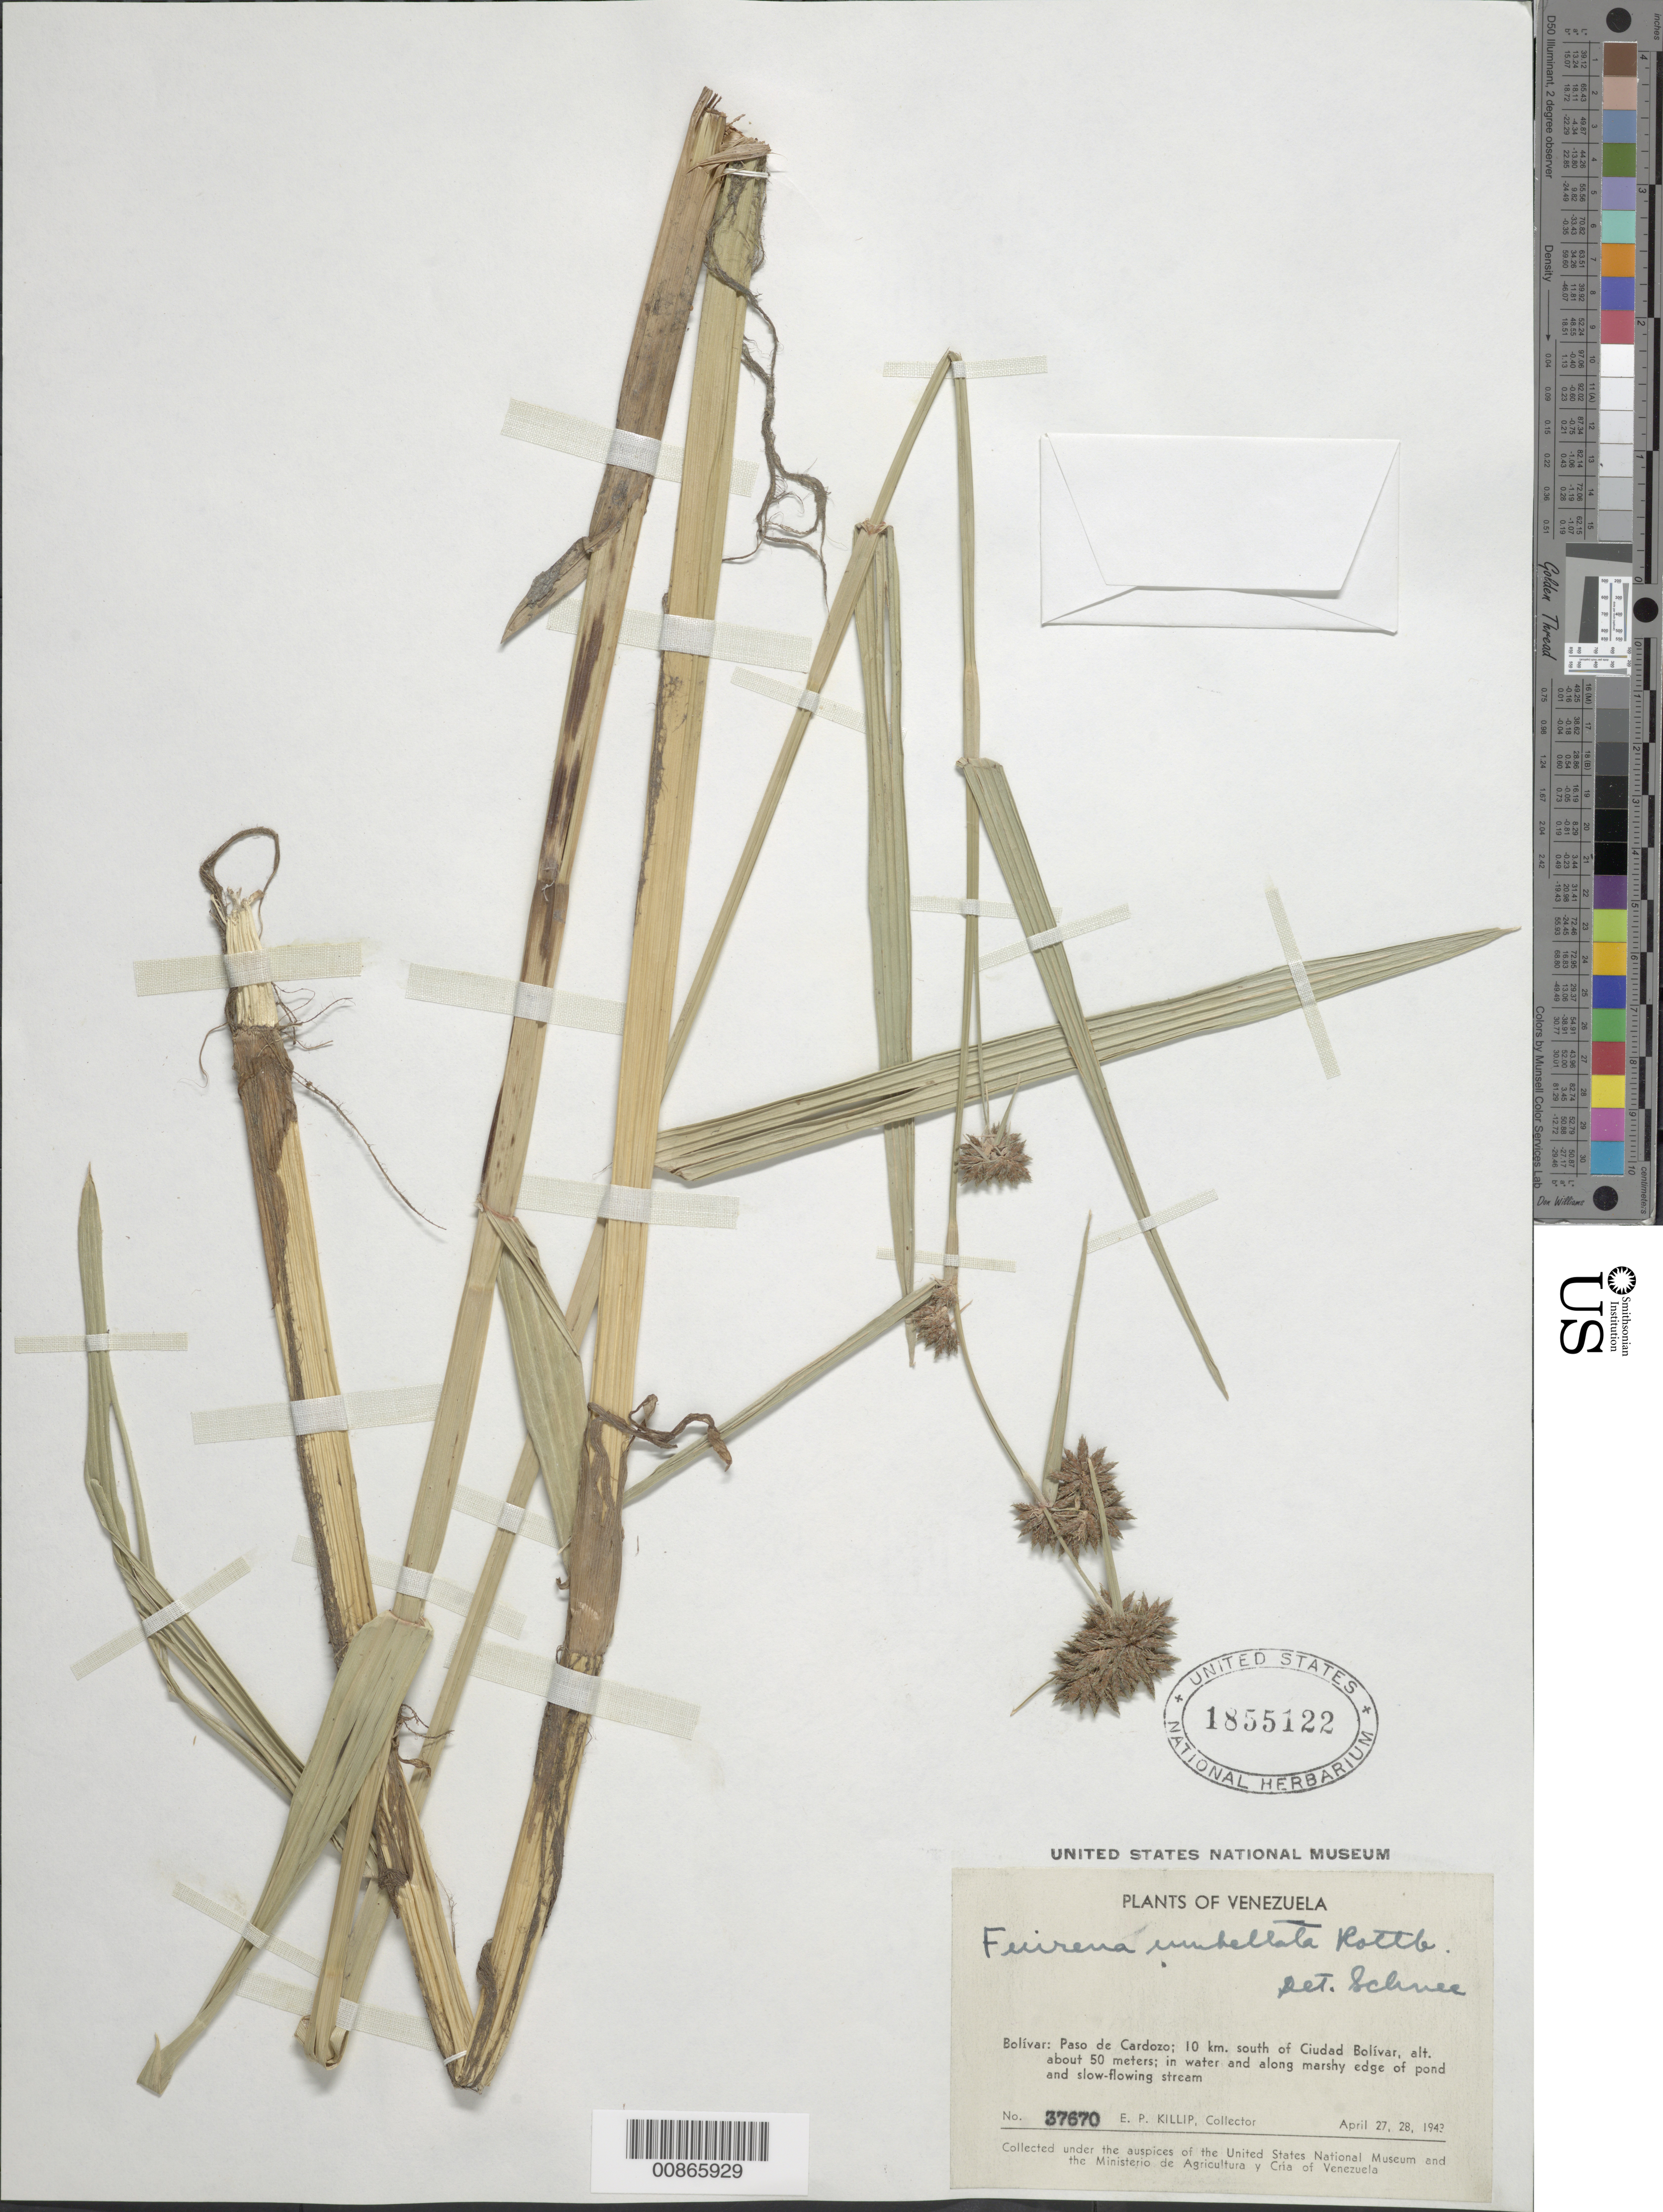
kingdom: Plantae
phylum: Tracheophyta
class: Liliopsida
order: Poales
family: Cyperaceae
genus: Fuirena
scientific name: Fuirena umbellata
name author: Rottb.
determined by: Schnes [?], --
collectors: E. P. Killip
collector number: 37670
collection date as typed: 27-Apr-43 to 28-Apr-43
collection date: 1943-04-27/1943-04-28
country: Venezuela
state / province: Bolívar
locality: Paso de Cardozo; 10 km south of Ciudad Bolívar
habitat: In water and along marshy edge of pond and slow-flowing stream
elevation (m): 50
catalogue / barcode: US 1855122